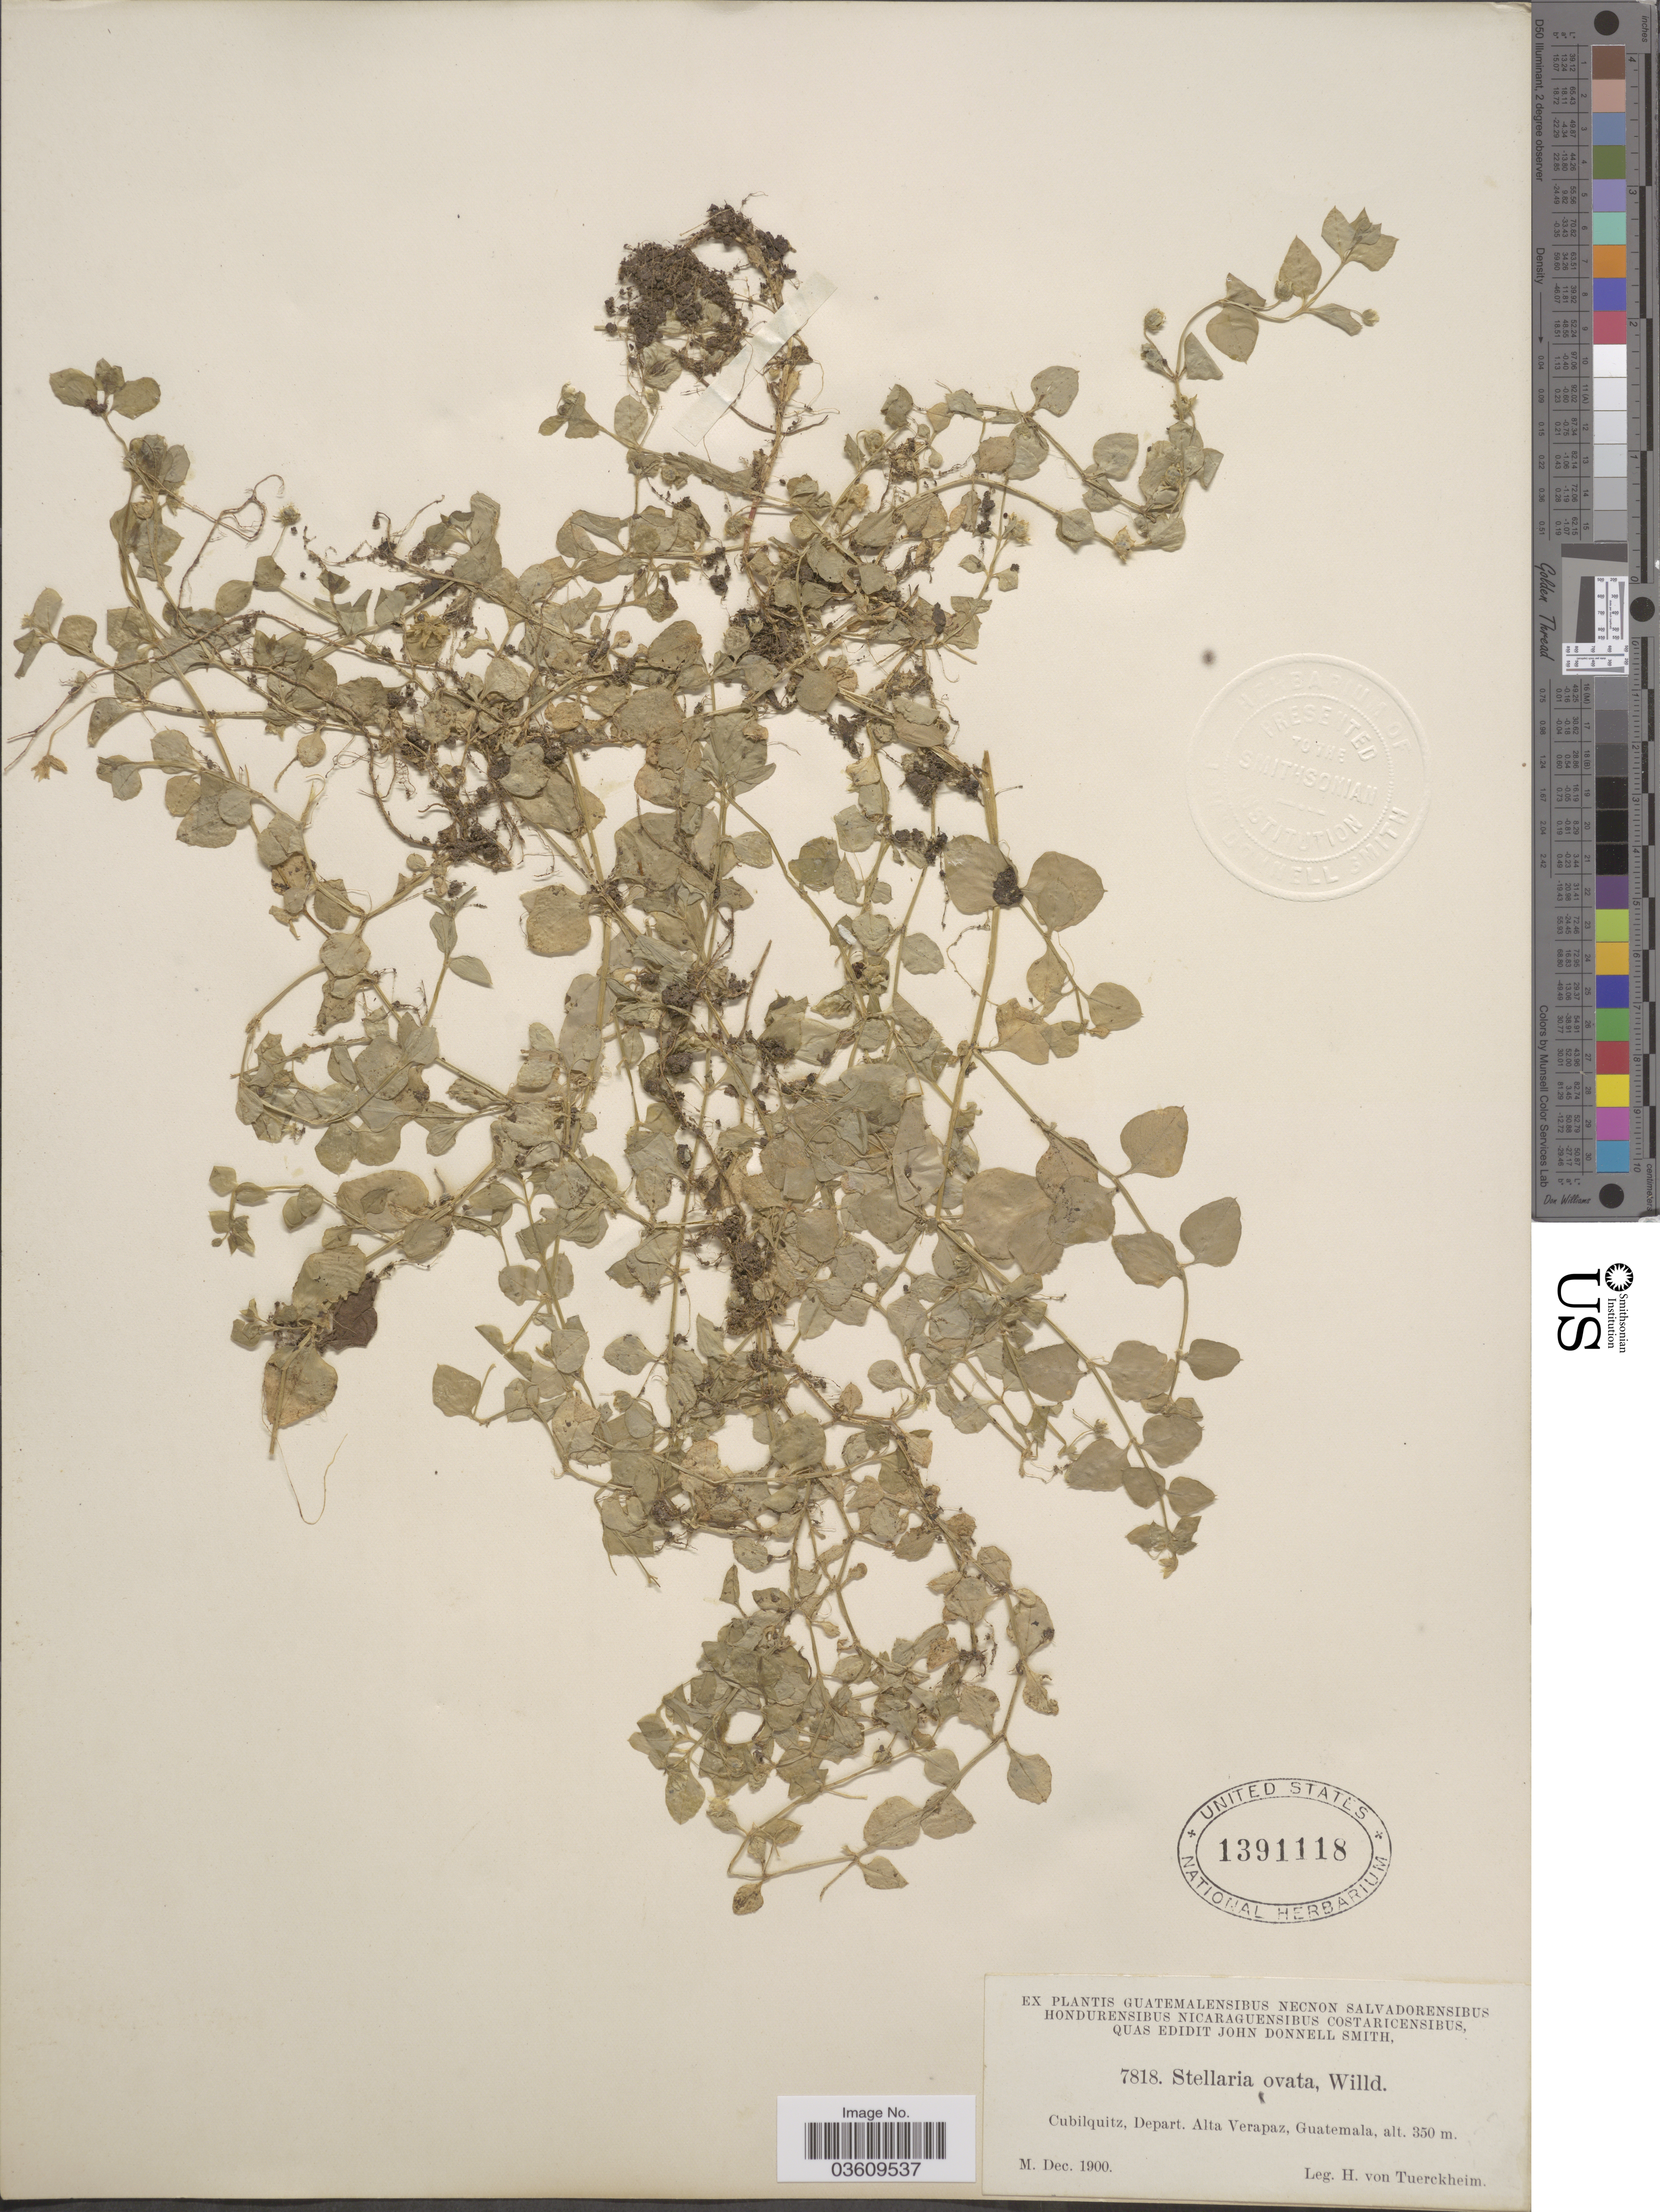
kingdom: Plantae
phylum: Tracheophyta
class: Magnoliopsida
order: Caryophyllales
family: Caryophyllaceae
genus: Stellaria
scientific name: Stellaria ovata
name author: Willd.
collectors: H. von Türckheim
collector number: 7818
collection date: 1900-12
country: Guatemala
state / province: Alta Verapaz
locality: Cubilquitz, Depart. Alta Verapaz.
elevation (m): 350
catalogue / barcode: US 1391118